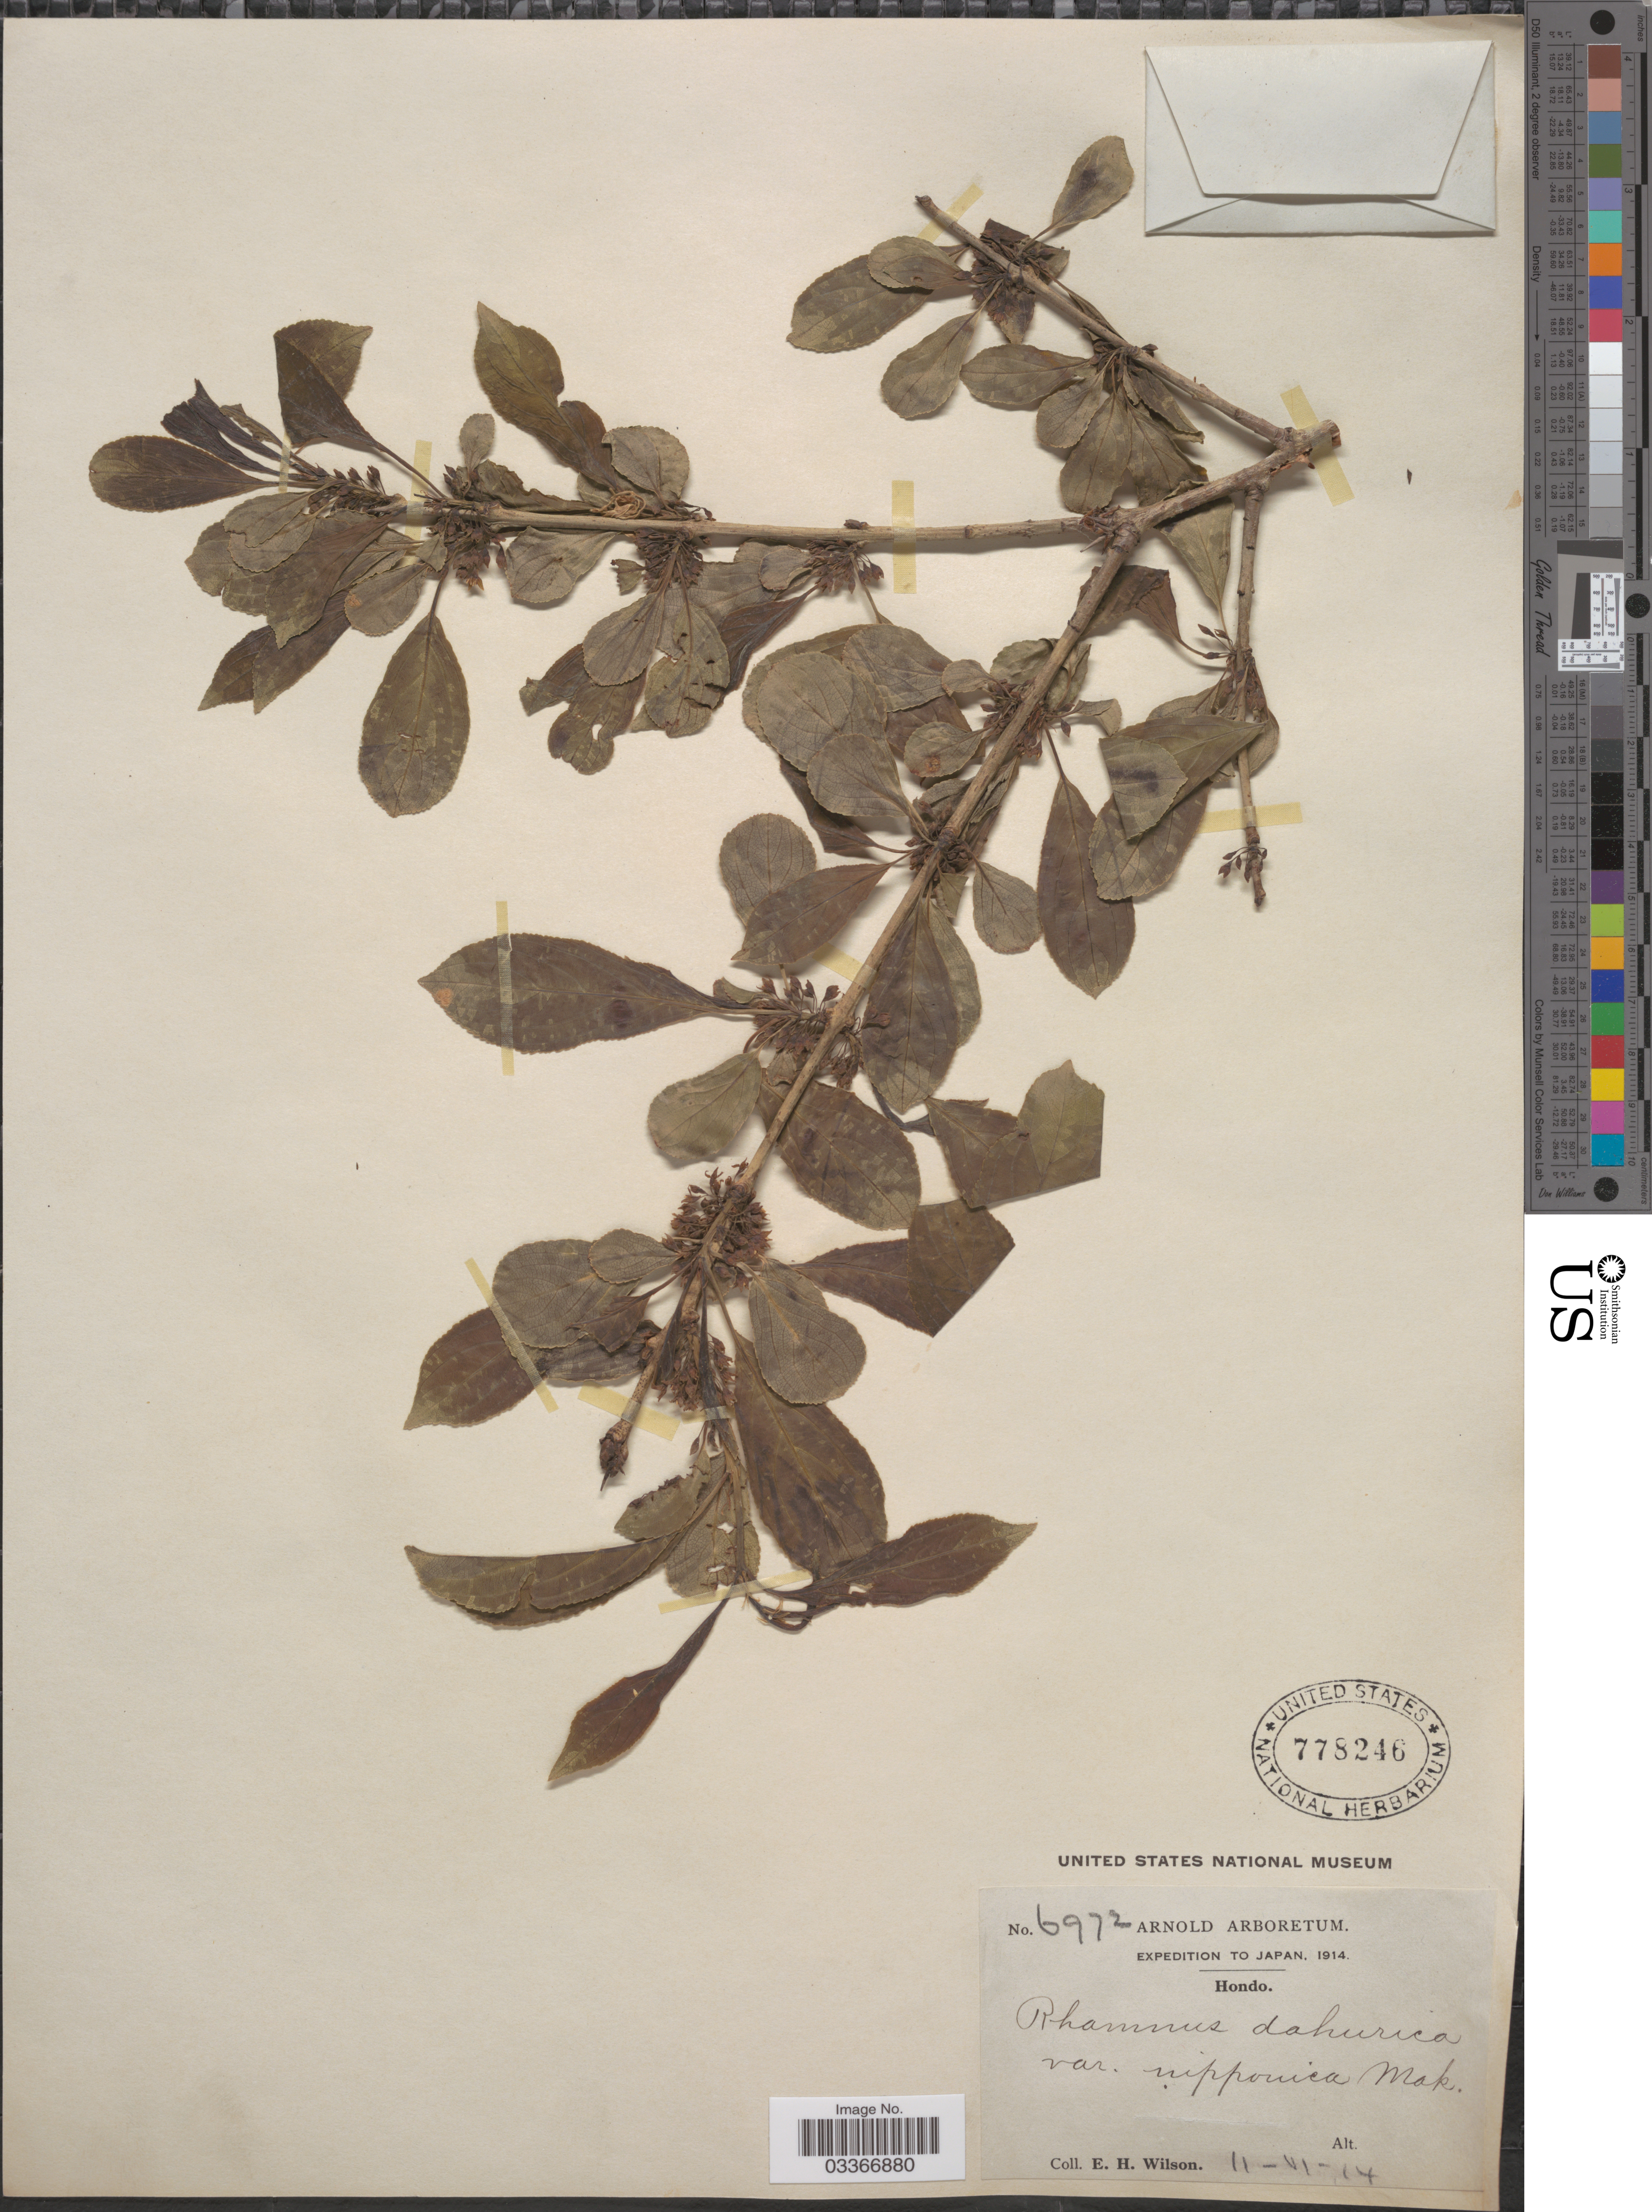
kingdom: Plantae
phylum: Tracheophyta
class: Magnoliopsida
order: Rosales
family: Rhamnaceae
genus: Rhamnus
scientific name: Rhamnus davurica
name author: Pall.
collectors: E. Wilson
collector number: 6972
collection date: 1914-06-11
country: Japan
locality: Hondo.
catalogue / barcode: US 778246